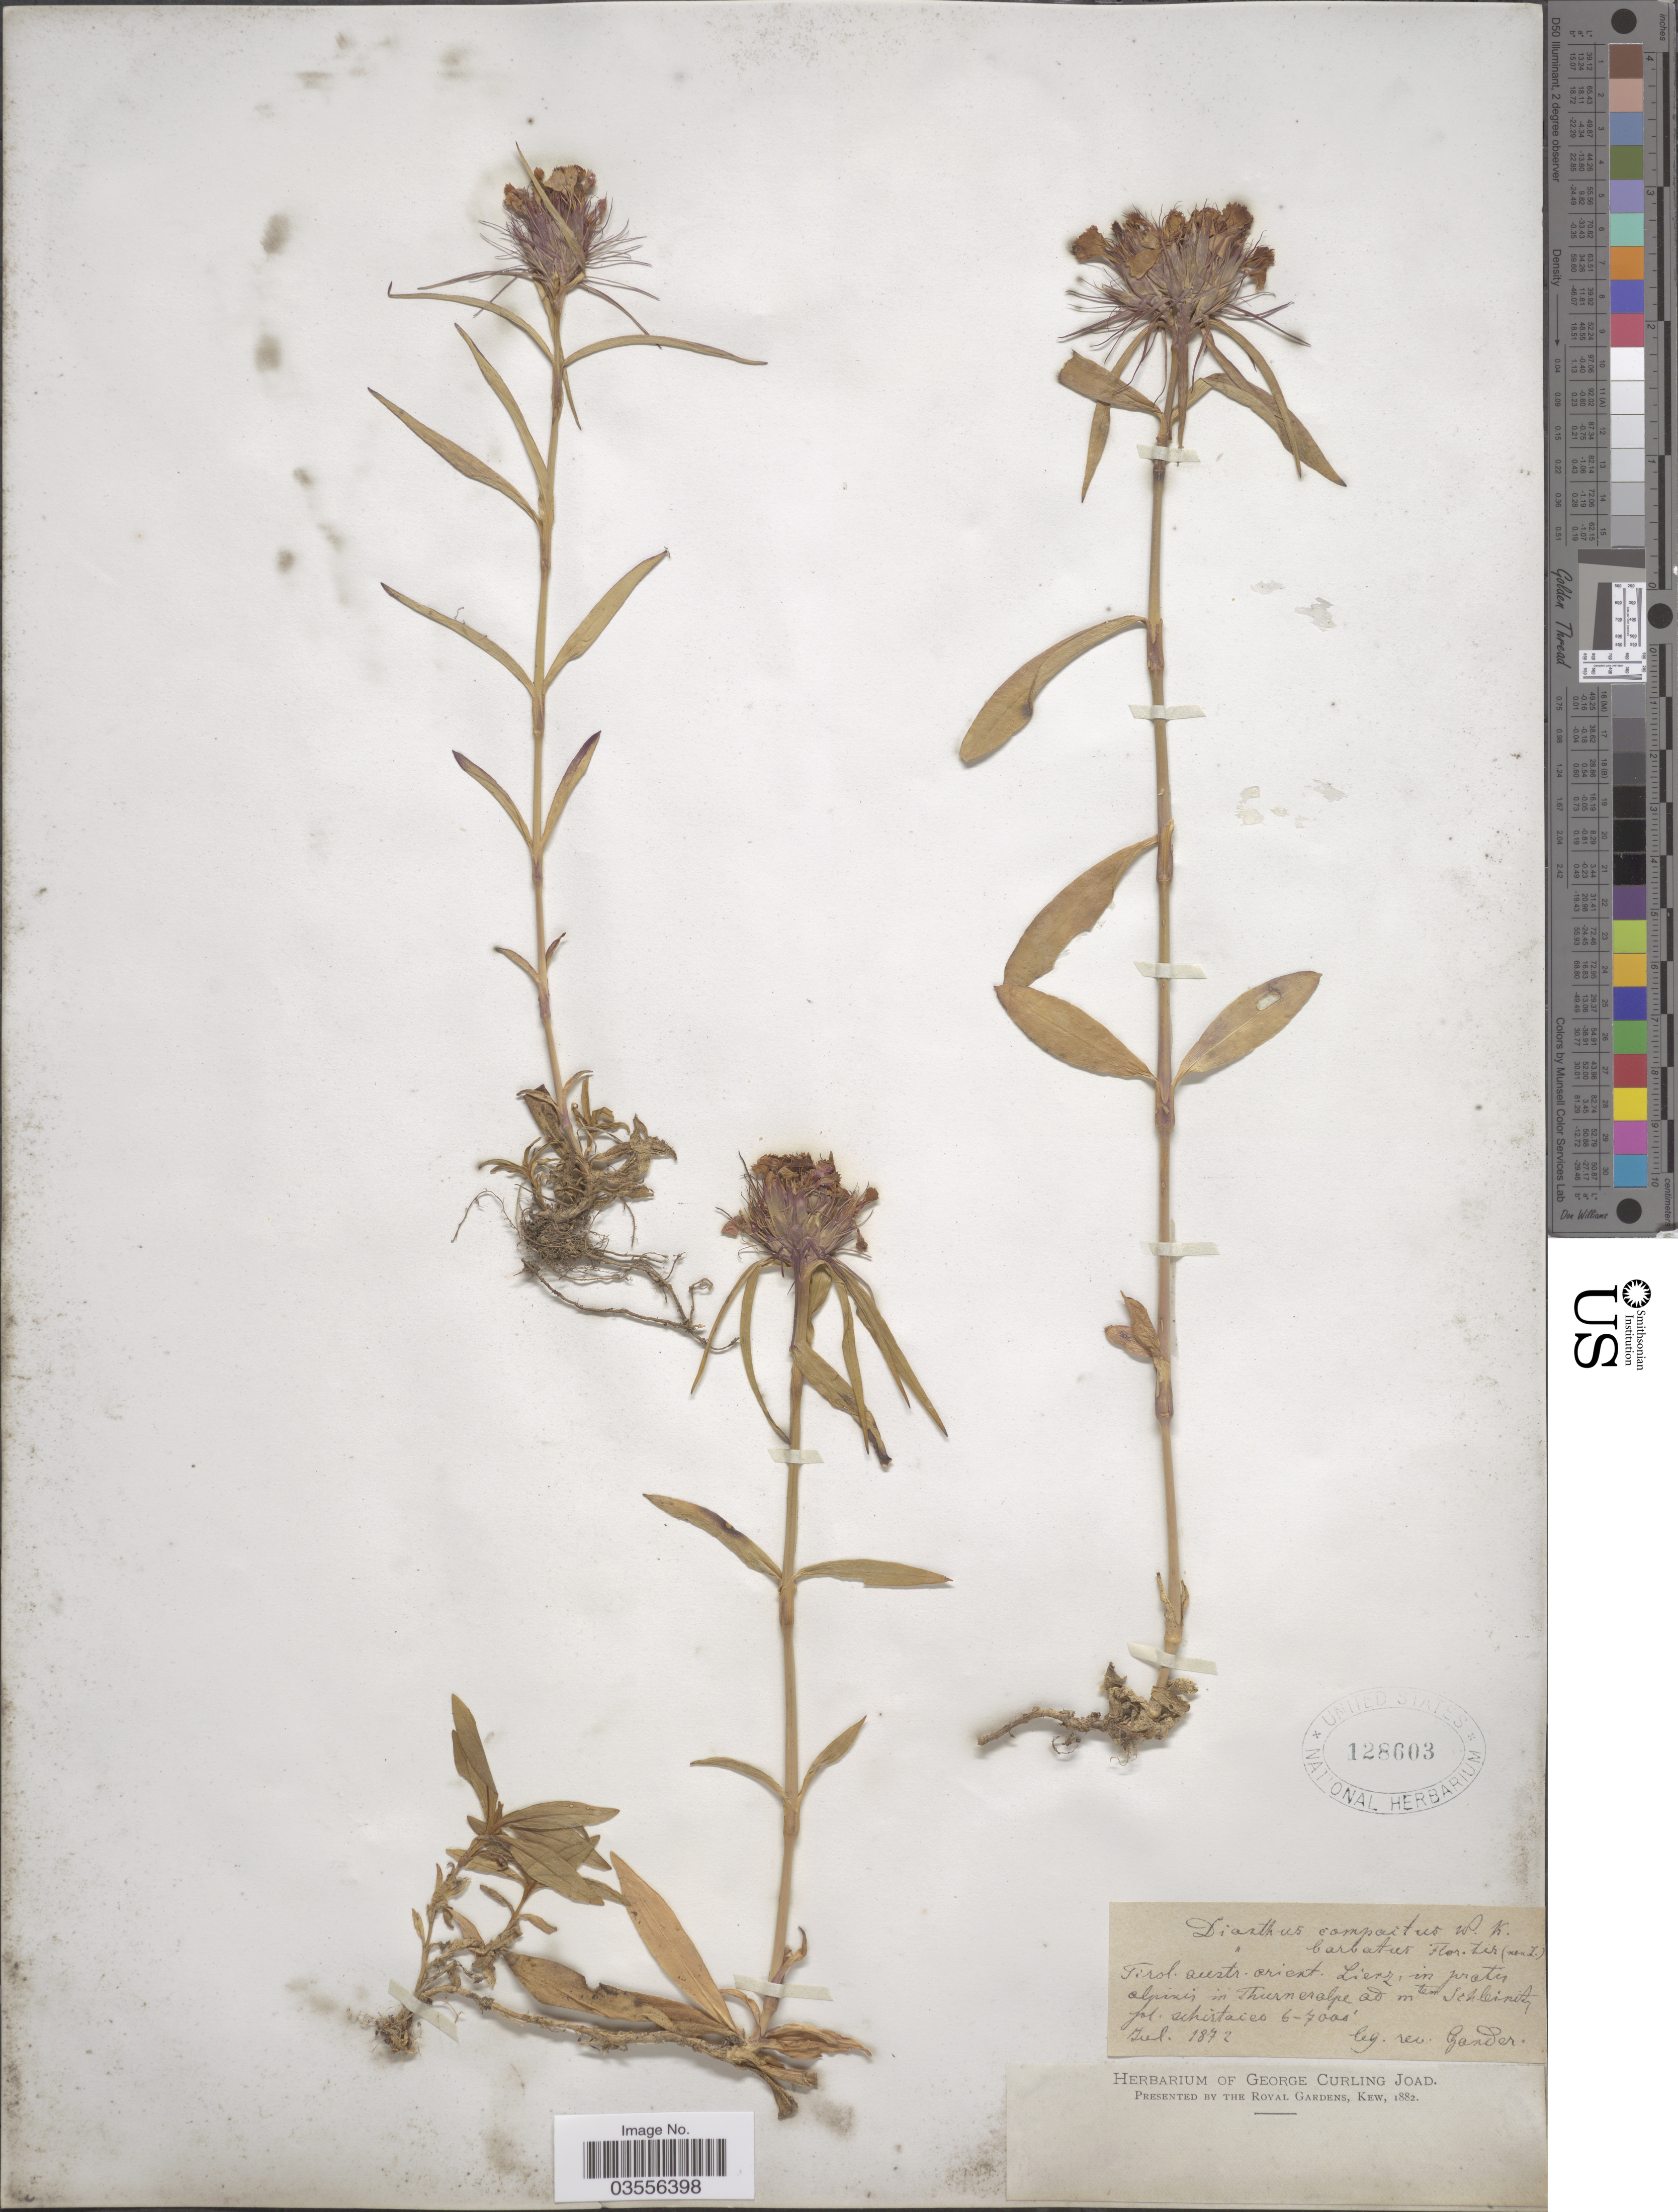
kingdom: Plantae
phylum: Tracheophyta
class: Magnoliopsida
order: Caryophyllales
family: Caryophyllaceae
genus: Dianthus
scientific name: Dianthus compactus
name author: Kit.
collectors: Gander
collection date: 1872-07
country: Austria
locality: Tirol austr. orient. Lienz, in pratis alpinis in Thurneralpe, ad mten Schleinitz.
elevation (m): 1829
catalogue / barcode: US 128603